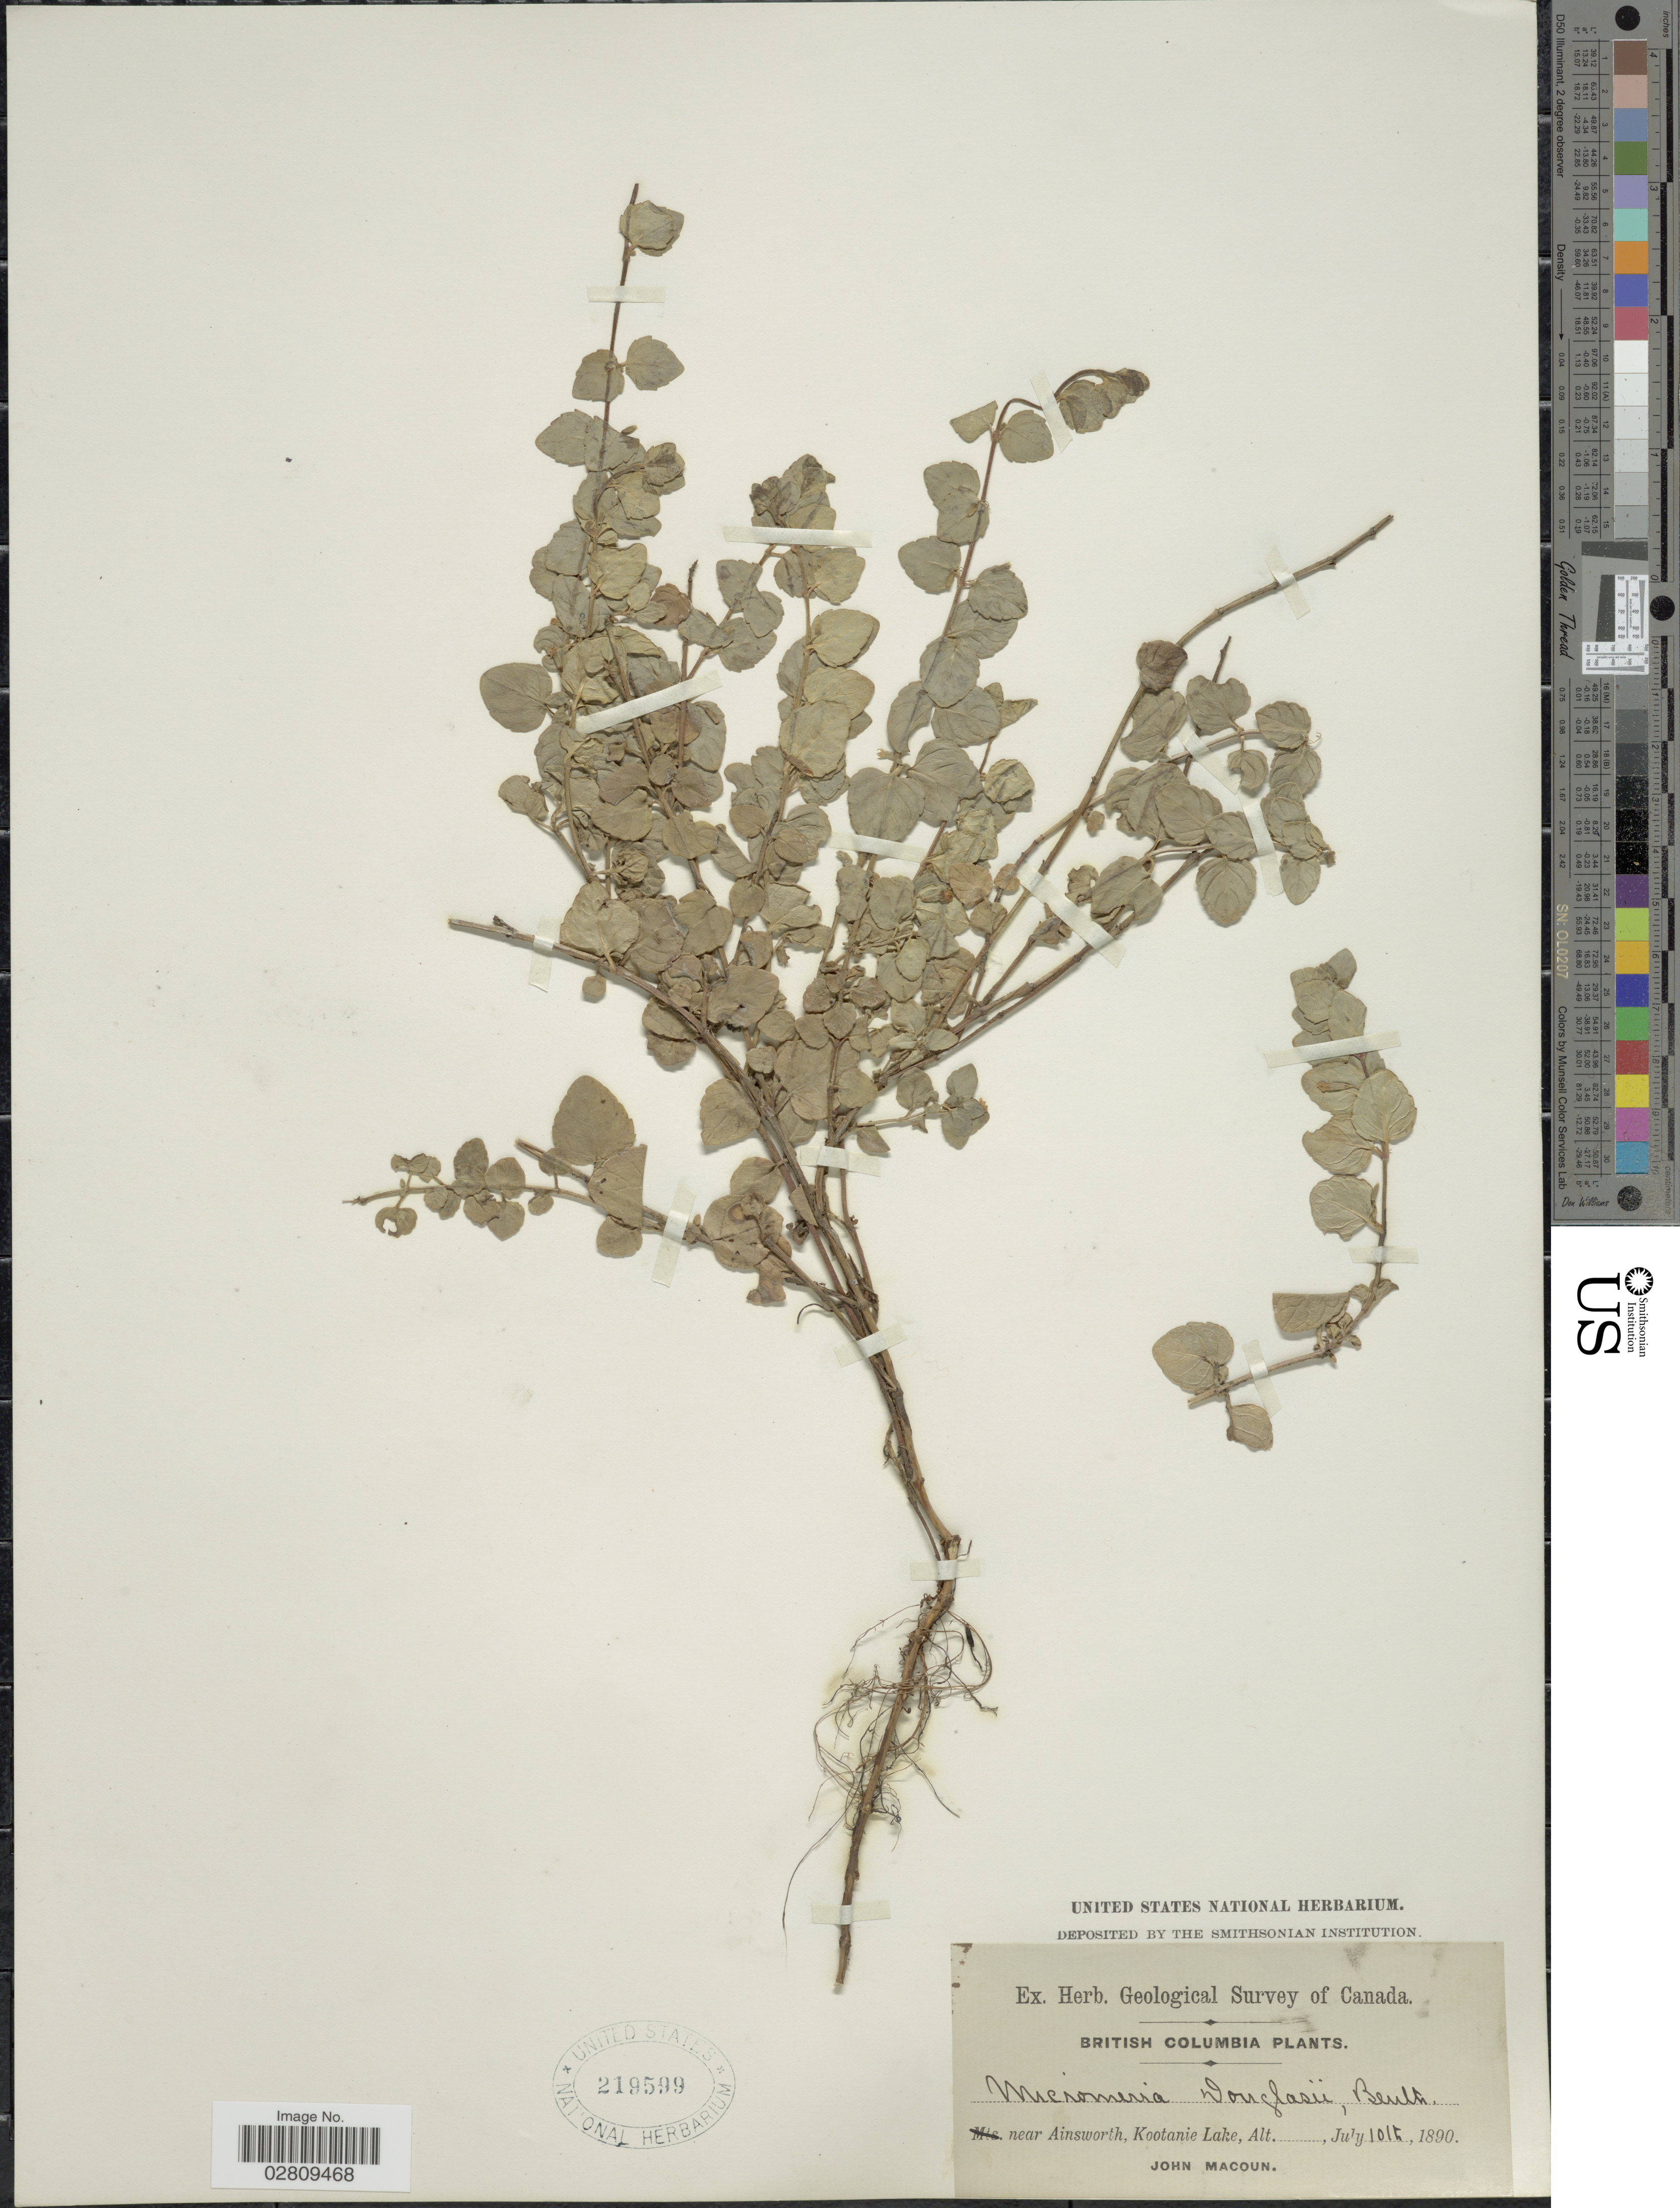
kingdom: Plantae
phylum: Tracheophyta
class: Magnoliopsida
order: Lamiales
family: Lamiaceae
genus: Micromeria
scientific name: Micromeria douglasii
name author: Benth.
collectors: J. Macoun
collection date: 1890-07-10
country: Canada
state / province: British Columbia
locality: Near Ainsworth, Kootanie Lake.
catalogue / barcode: US 219599